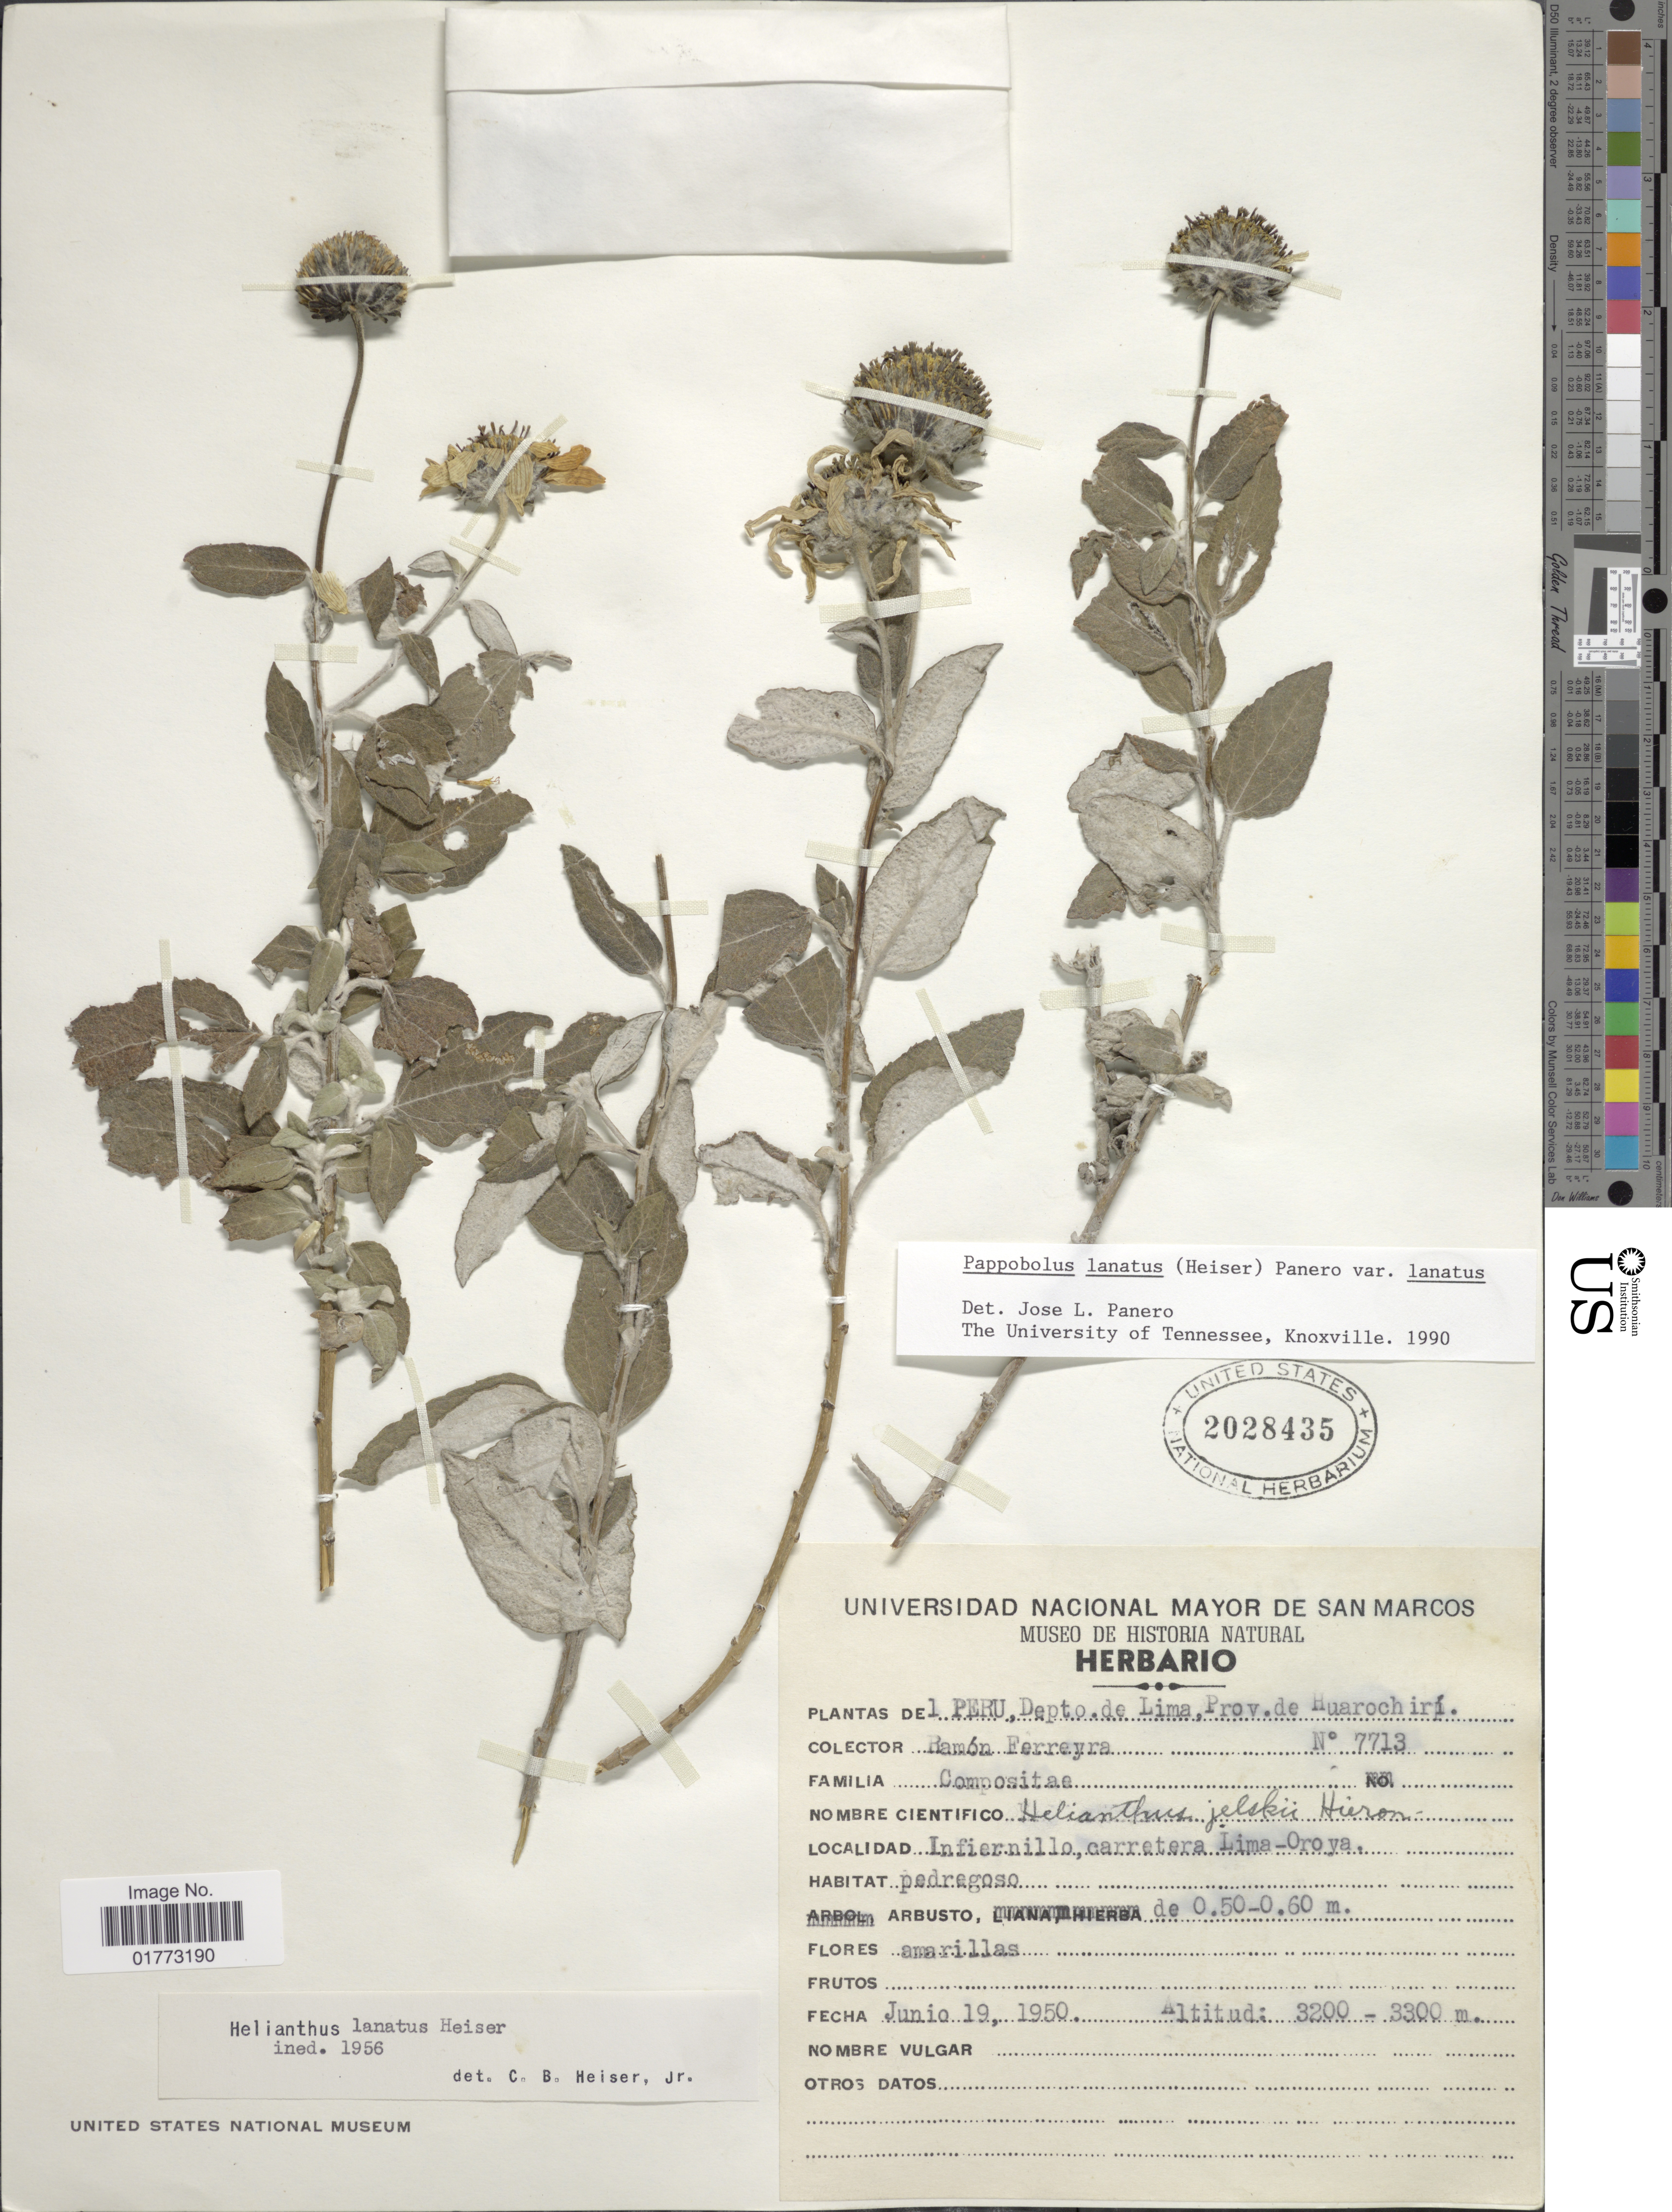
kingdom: Plantae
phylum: Tracheophyta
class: Magnoliopsida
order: Asterales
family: Asteraceae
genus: Pappobolus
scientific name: Pappobolus lanatus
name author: (Heiser) Panero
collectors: R. A. Ferreyra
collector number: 7713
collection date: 1950-06-19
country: Peru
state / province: Lima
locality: Infiernillo, carretera Lima-Oroya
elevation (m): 3200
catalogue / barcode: US 2028435